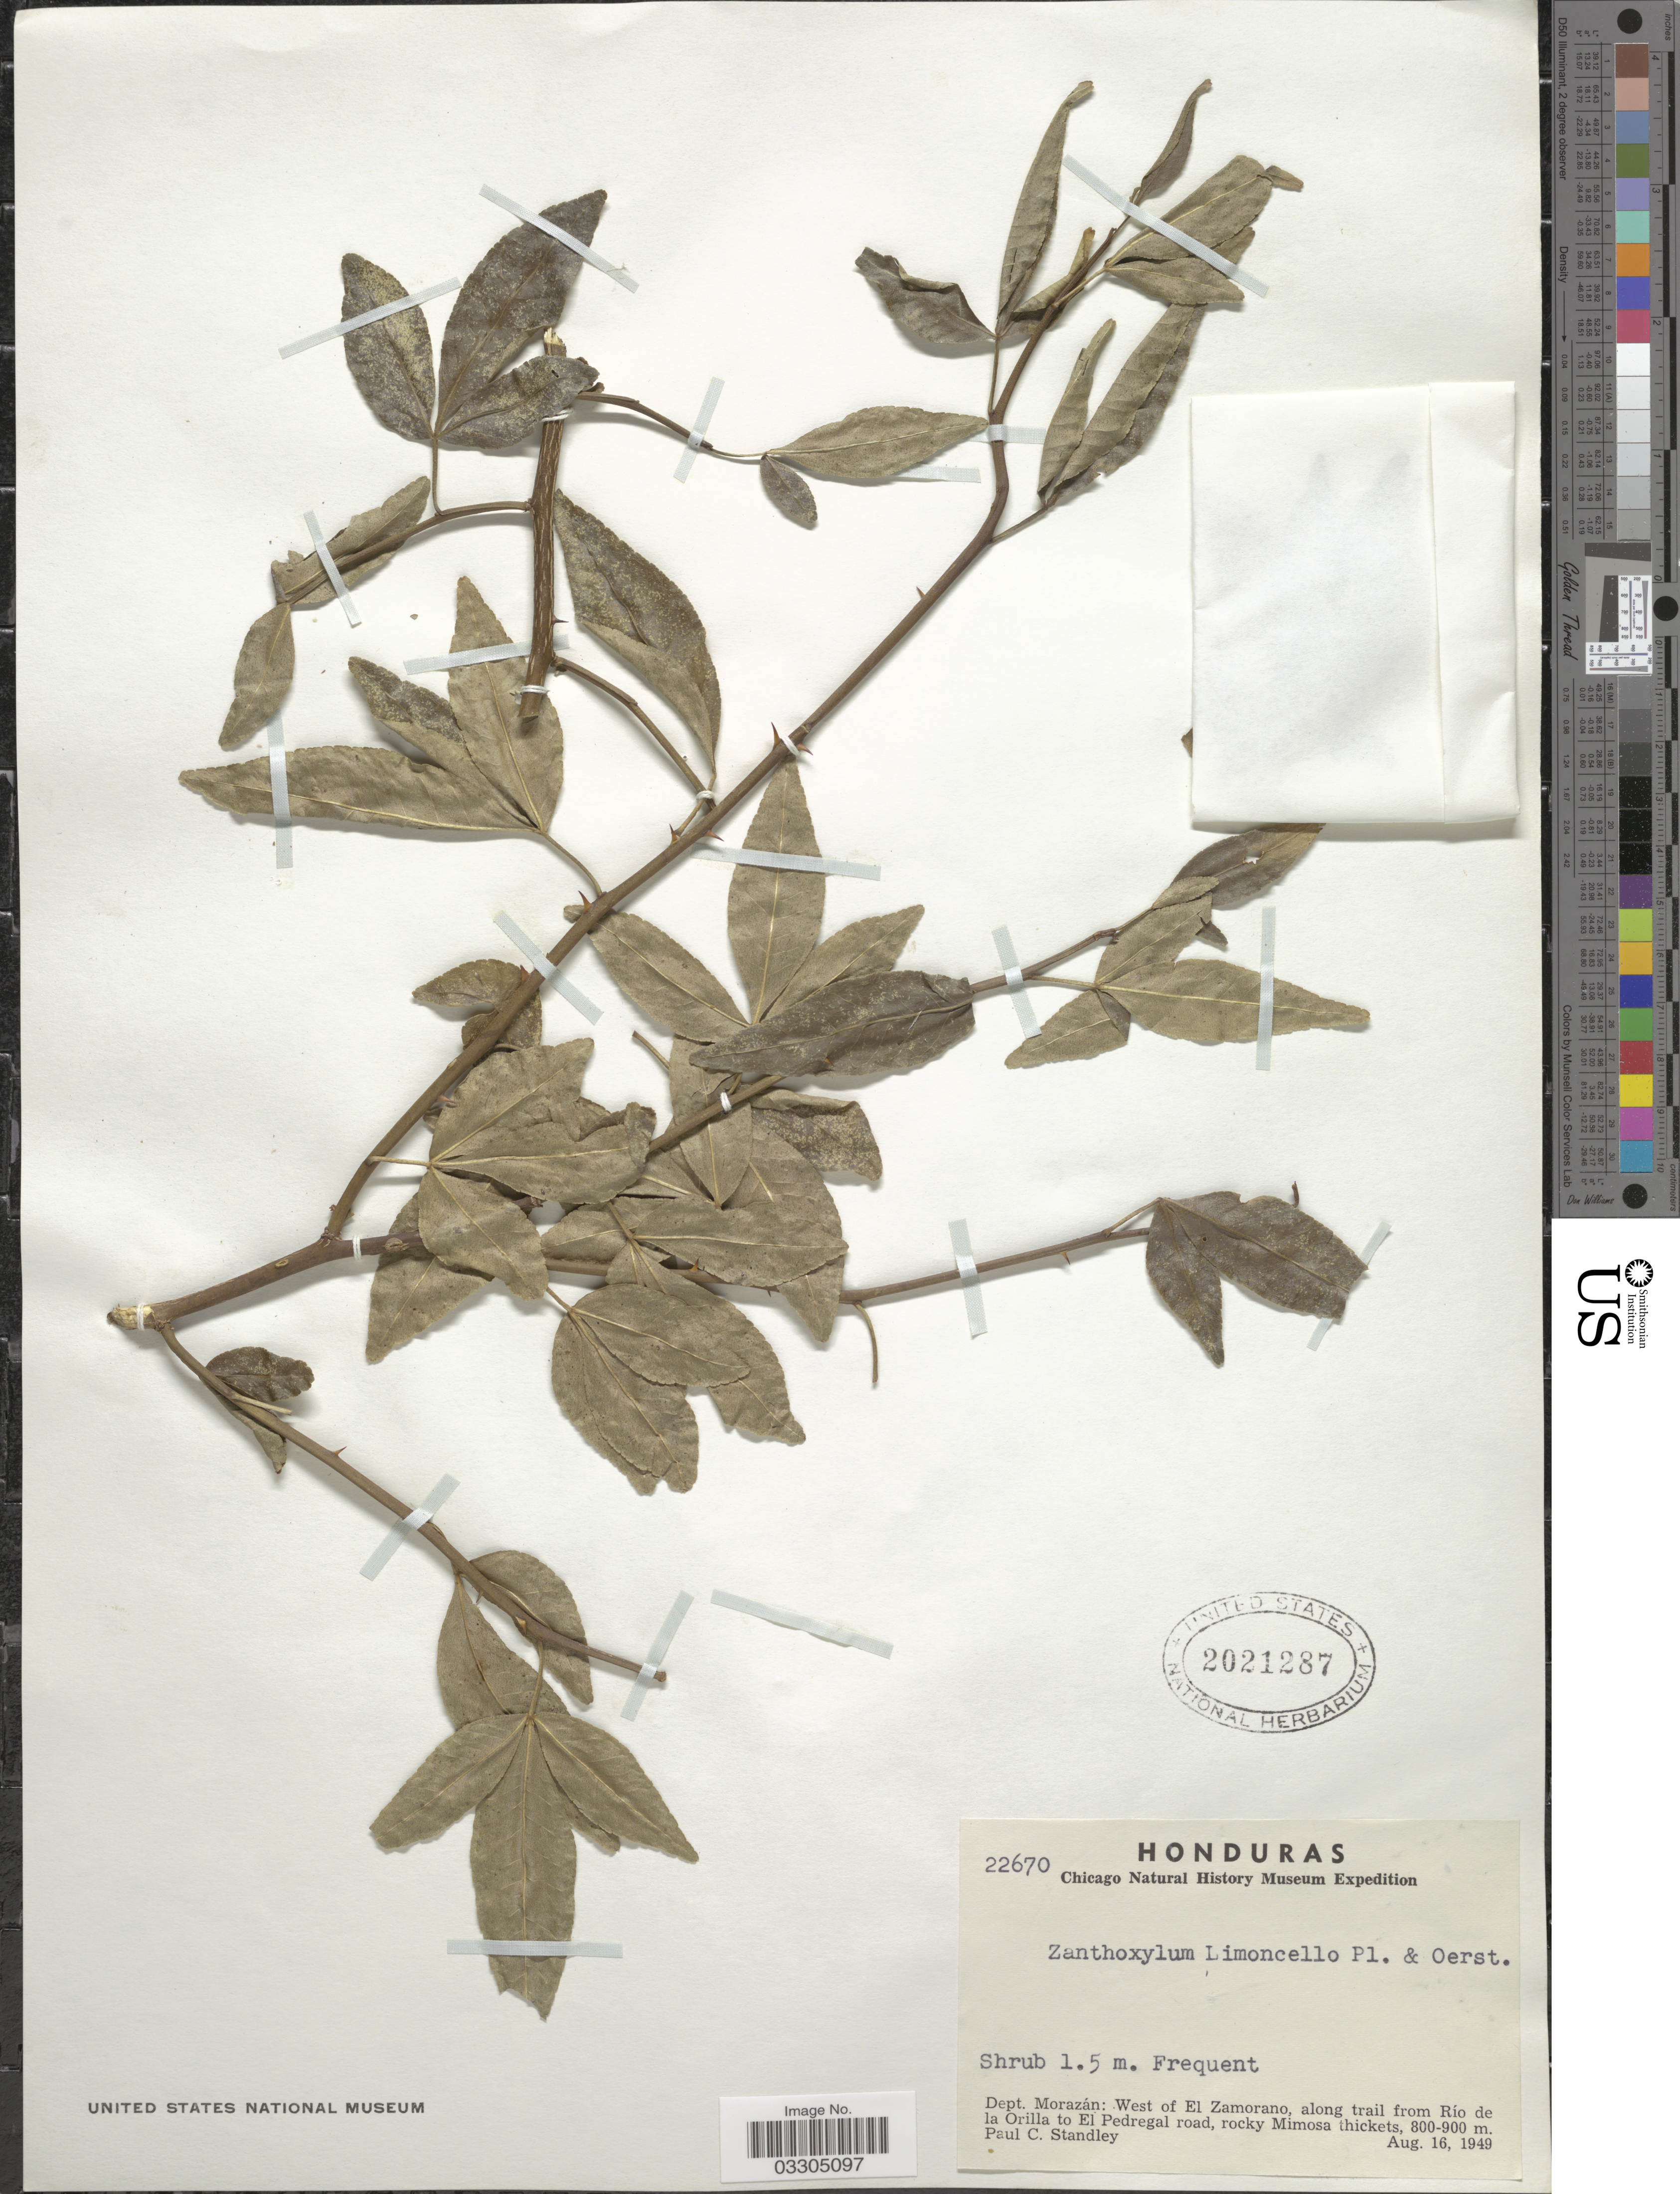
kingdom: Plantae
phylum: Tracheophyta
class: Magnoliopsida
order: Sapindales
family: Rutaceae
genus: Zanthoxylum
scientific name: Zanthoxylum limoncello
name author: Planch. & Oerst.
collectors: P. C. Standley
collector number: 22670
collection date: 1949-08-16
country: Honduras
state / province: Fco. Morazán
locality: Dept. Morazán: West of El Zamorano, along trail from Río de la Orilla to El Pedregal road, rocky Mimosa thickets.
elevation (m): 800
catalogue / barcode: US 2021287